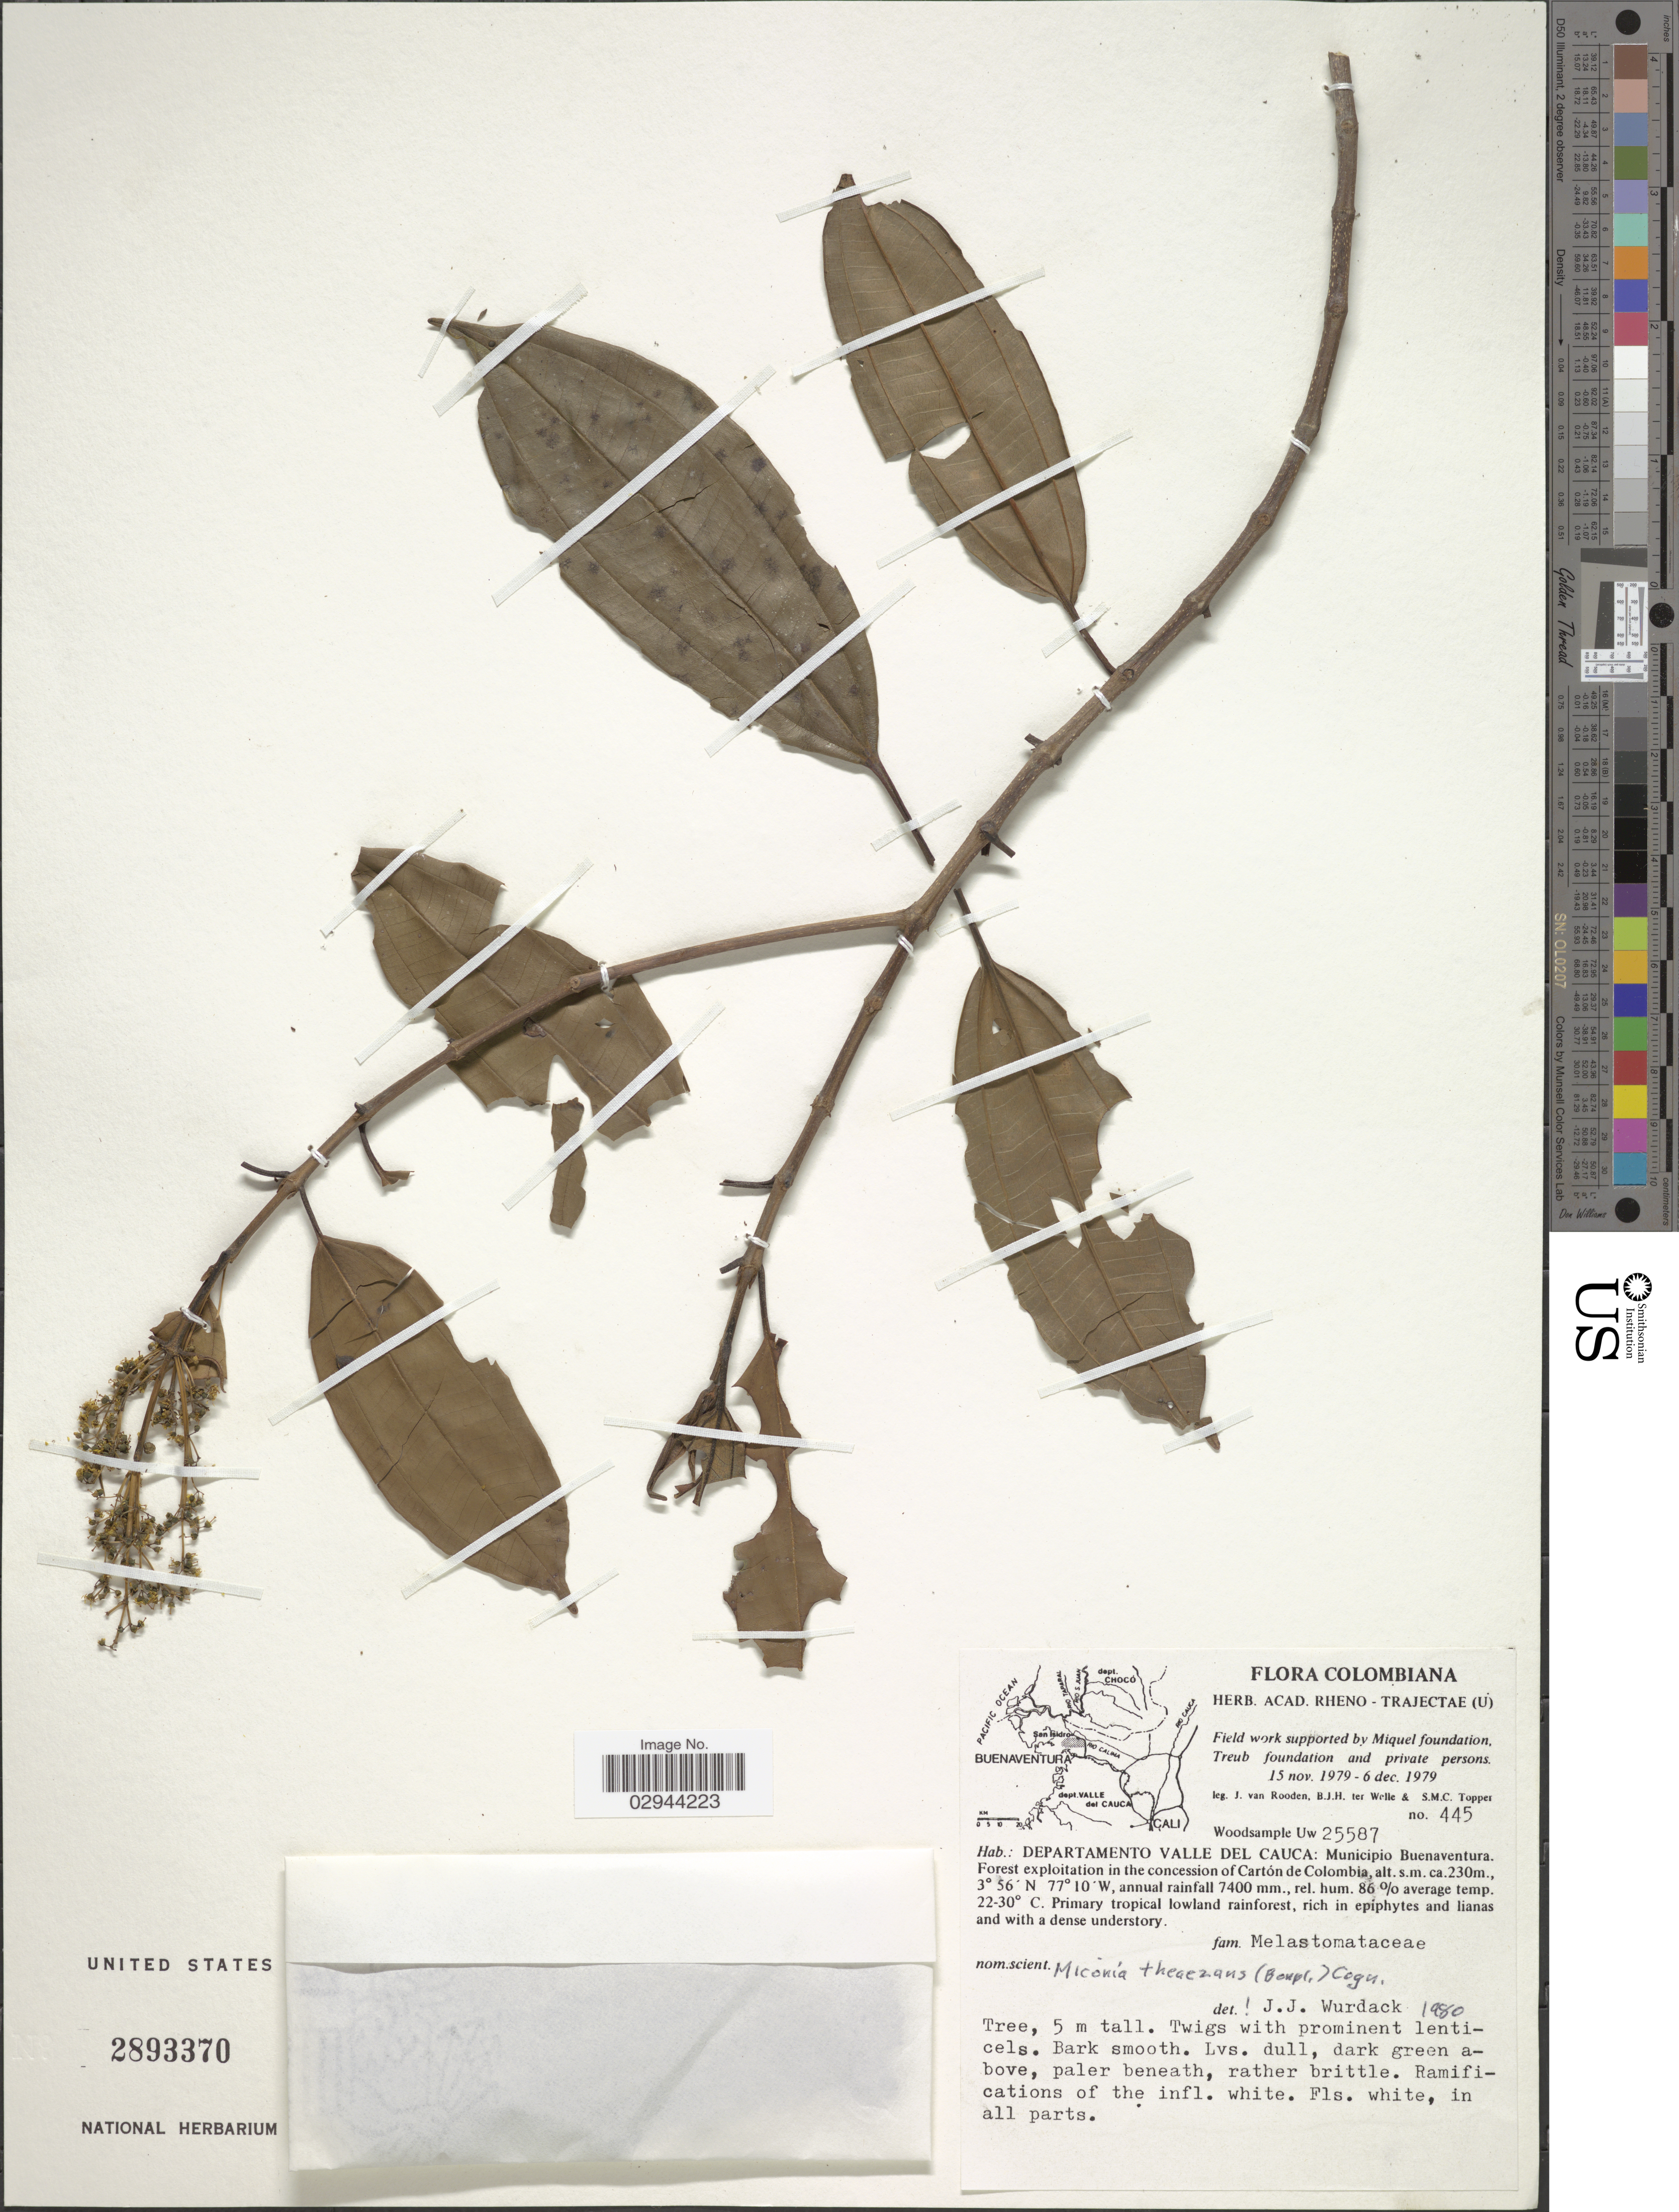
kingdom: Plantae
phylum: Tracheophyta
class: Magnoliopsida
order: Myrtales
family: Melastomataceae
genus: Miconia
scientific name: Miconia theizans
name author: (Bonpl.) Cogn.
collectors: J. Van Rooden, B. ter Welle & S. Topper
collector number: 445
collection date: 1979-11-15/1979-12-06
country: Colombia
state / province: Valle del Cauca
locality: Departamento Valle Del Cauca, Municipio Buenaventura, Forest exploitation in the concession of Cartón de Colombia.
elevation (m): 7400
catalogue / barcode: US 2893370